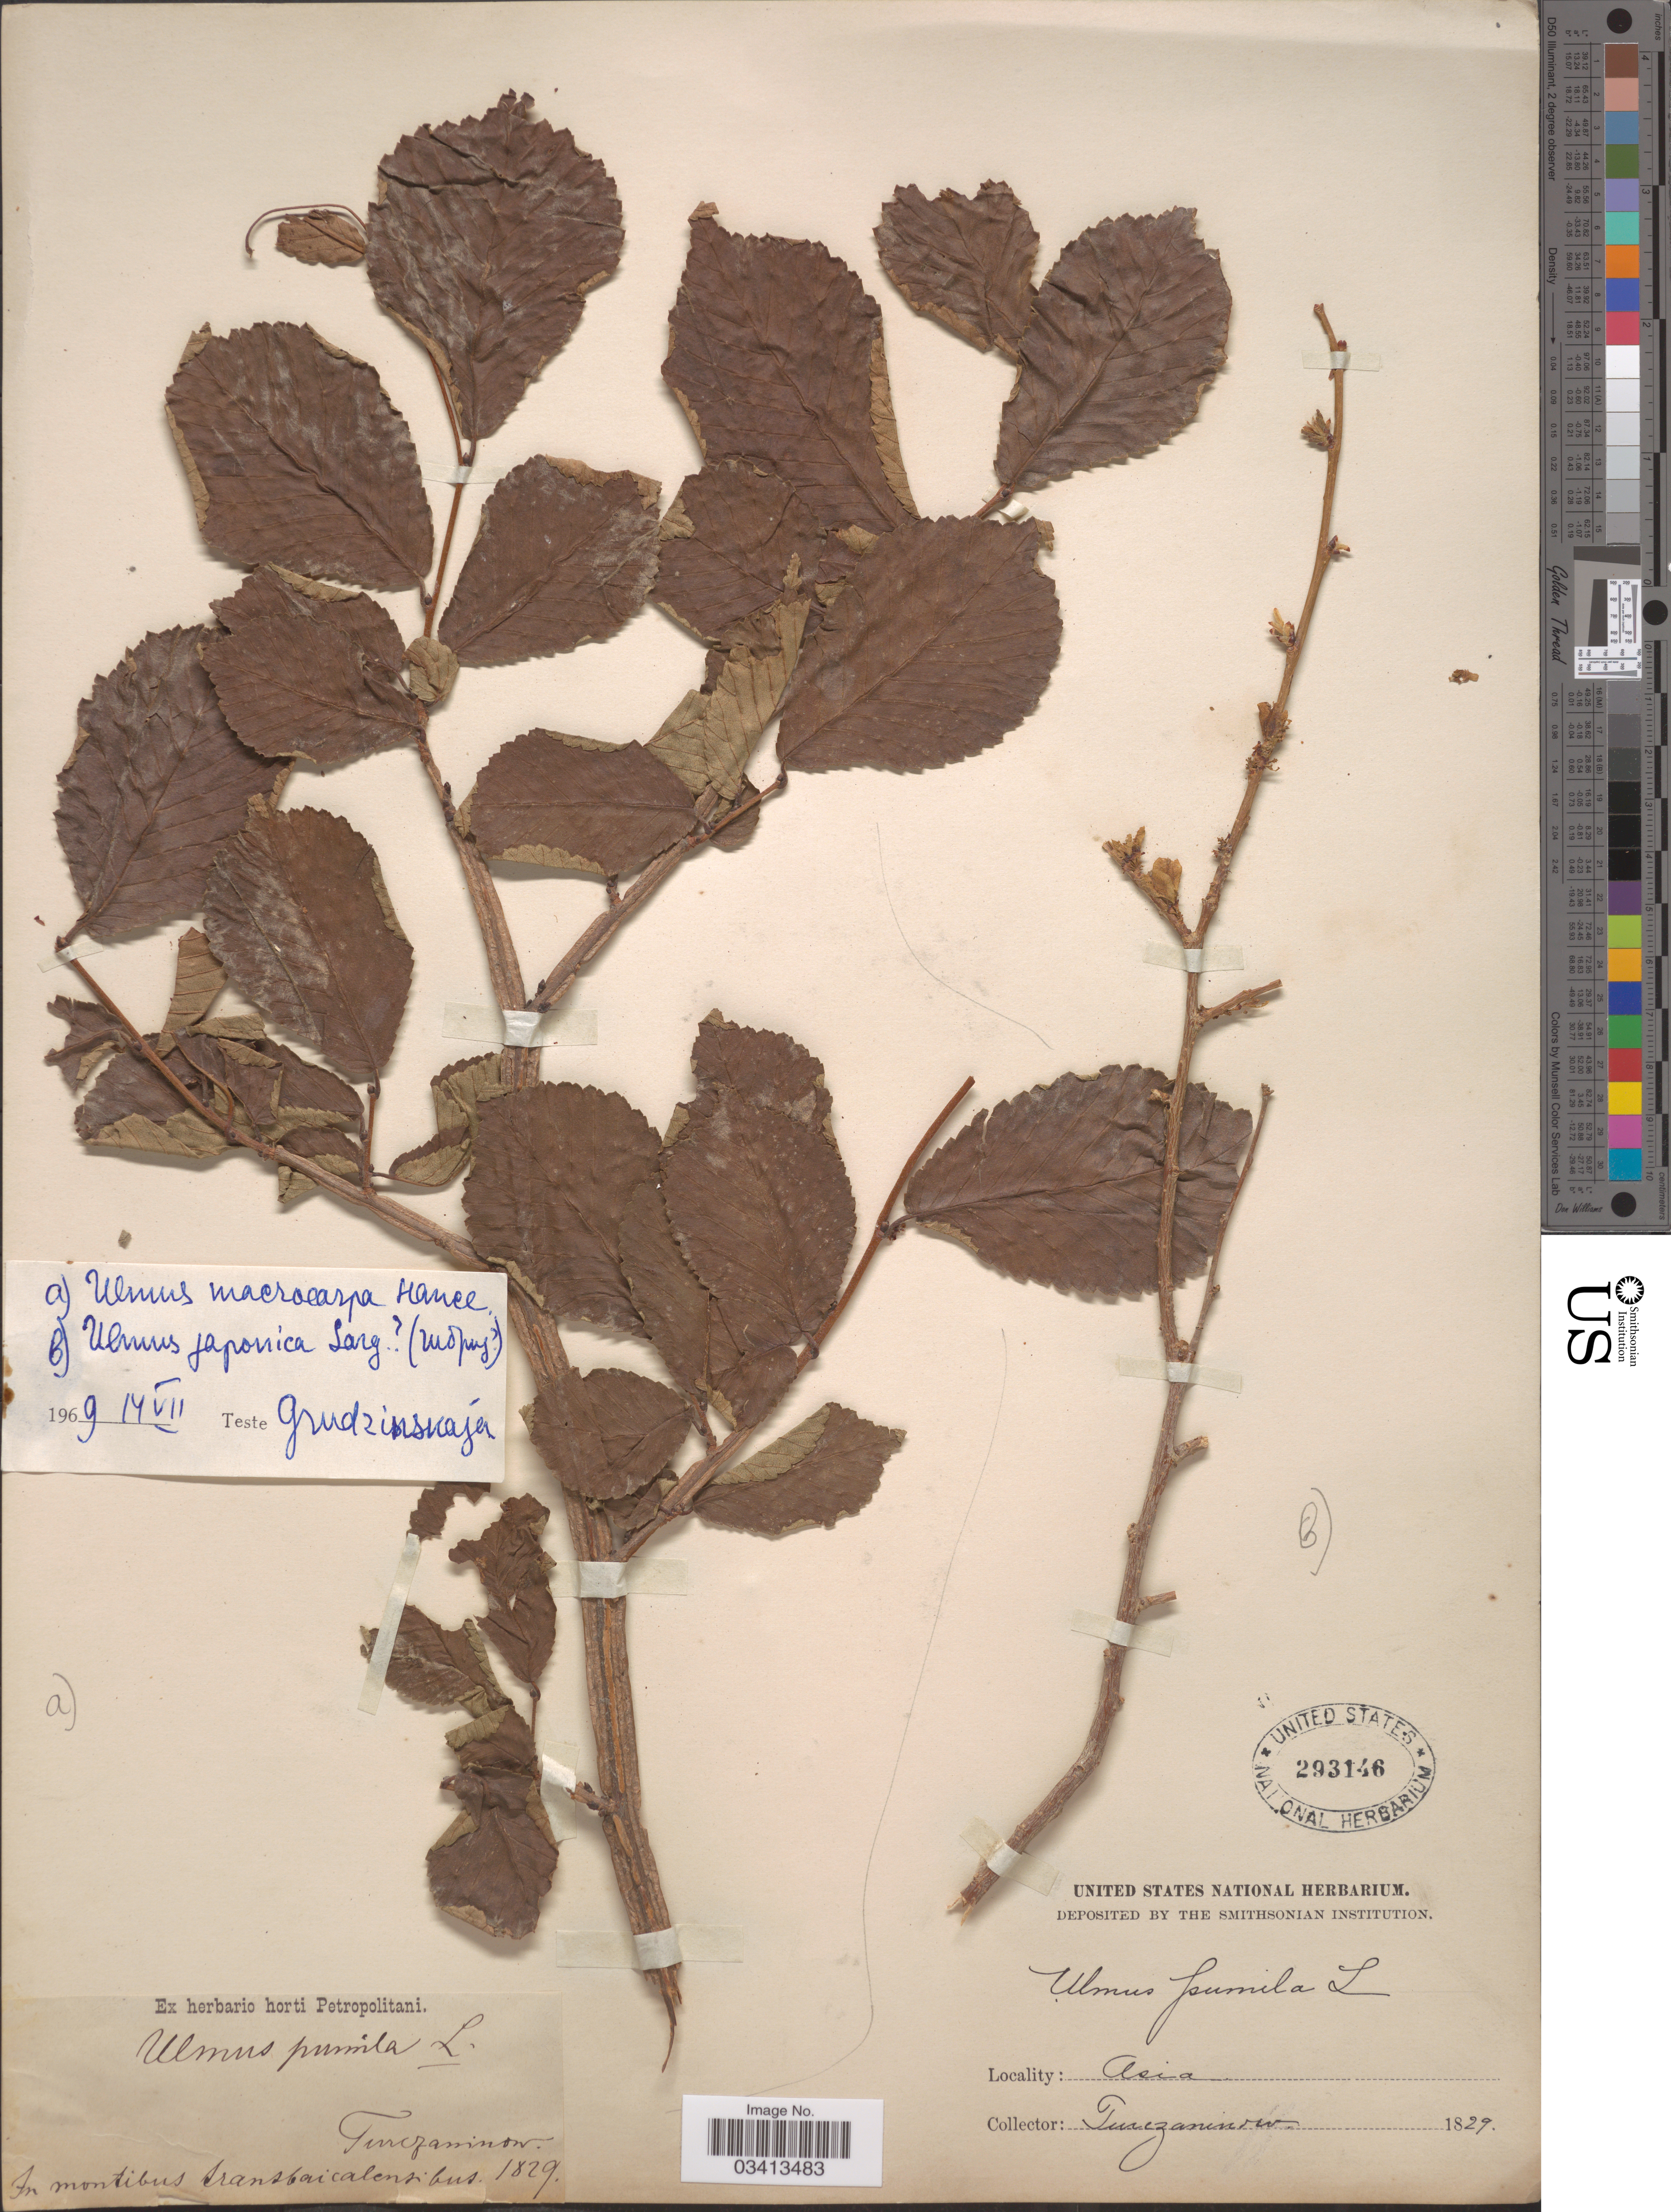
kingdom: Plantae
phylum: Tracheophyta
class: Magnoliopsida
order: Rosales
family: Ulmaceae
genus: Ulmus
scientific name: Ulmus macrocarpa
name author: Hance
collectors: Turczaninow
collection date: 1829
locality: In montibus Transbaicalensibus. Asia.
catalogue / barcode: US 293146